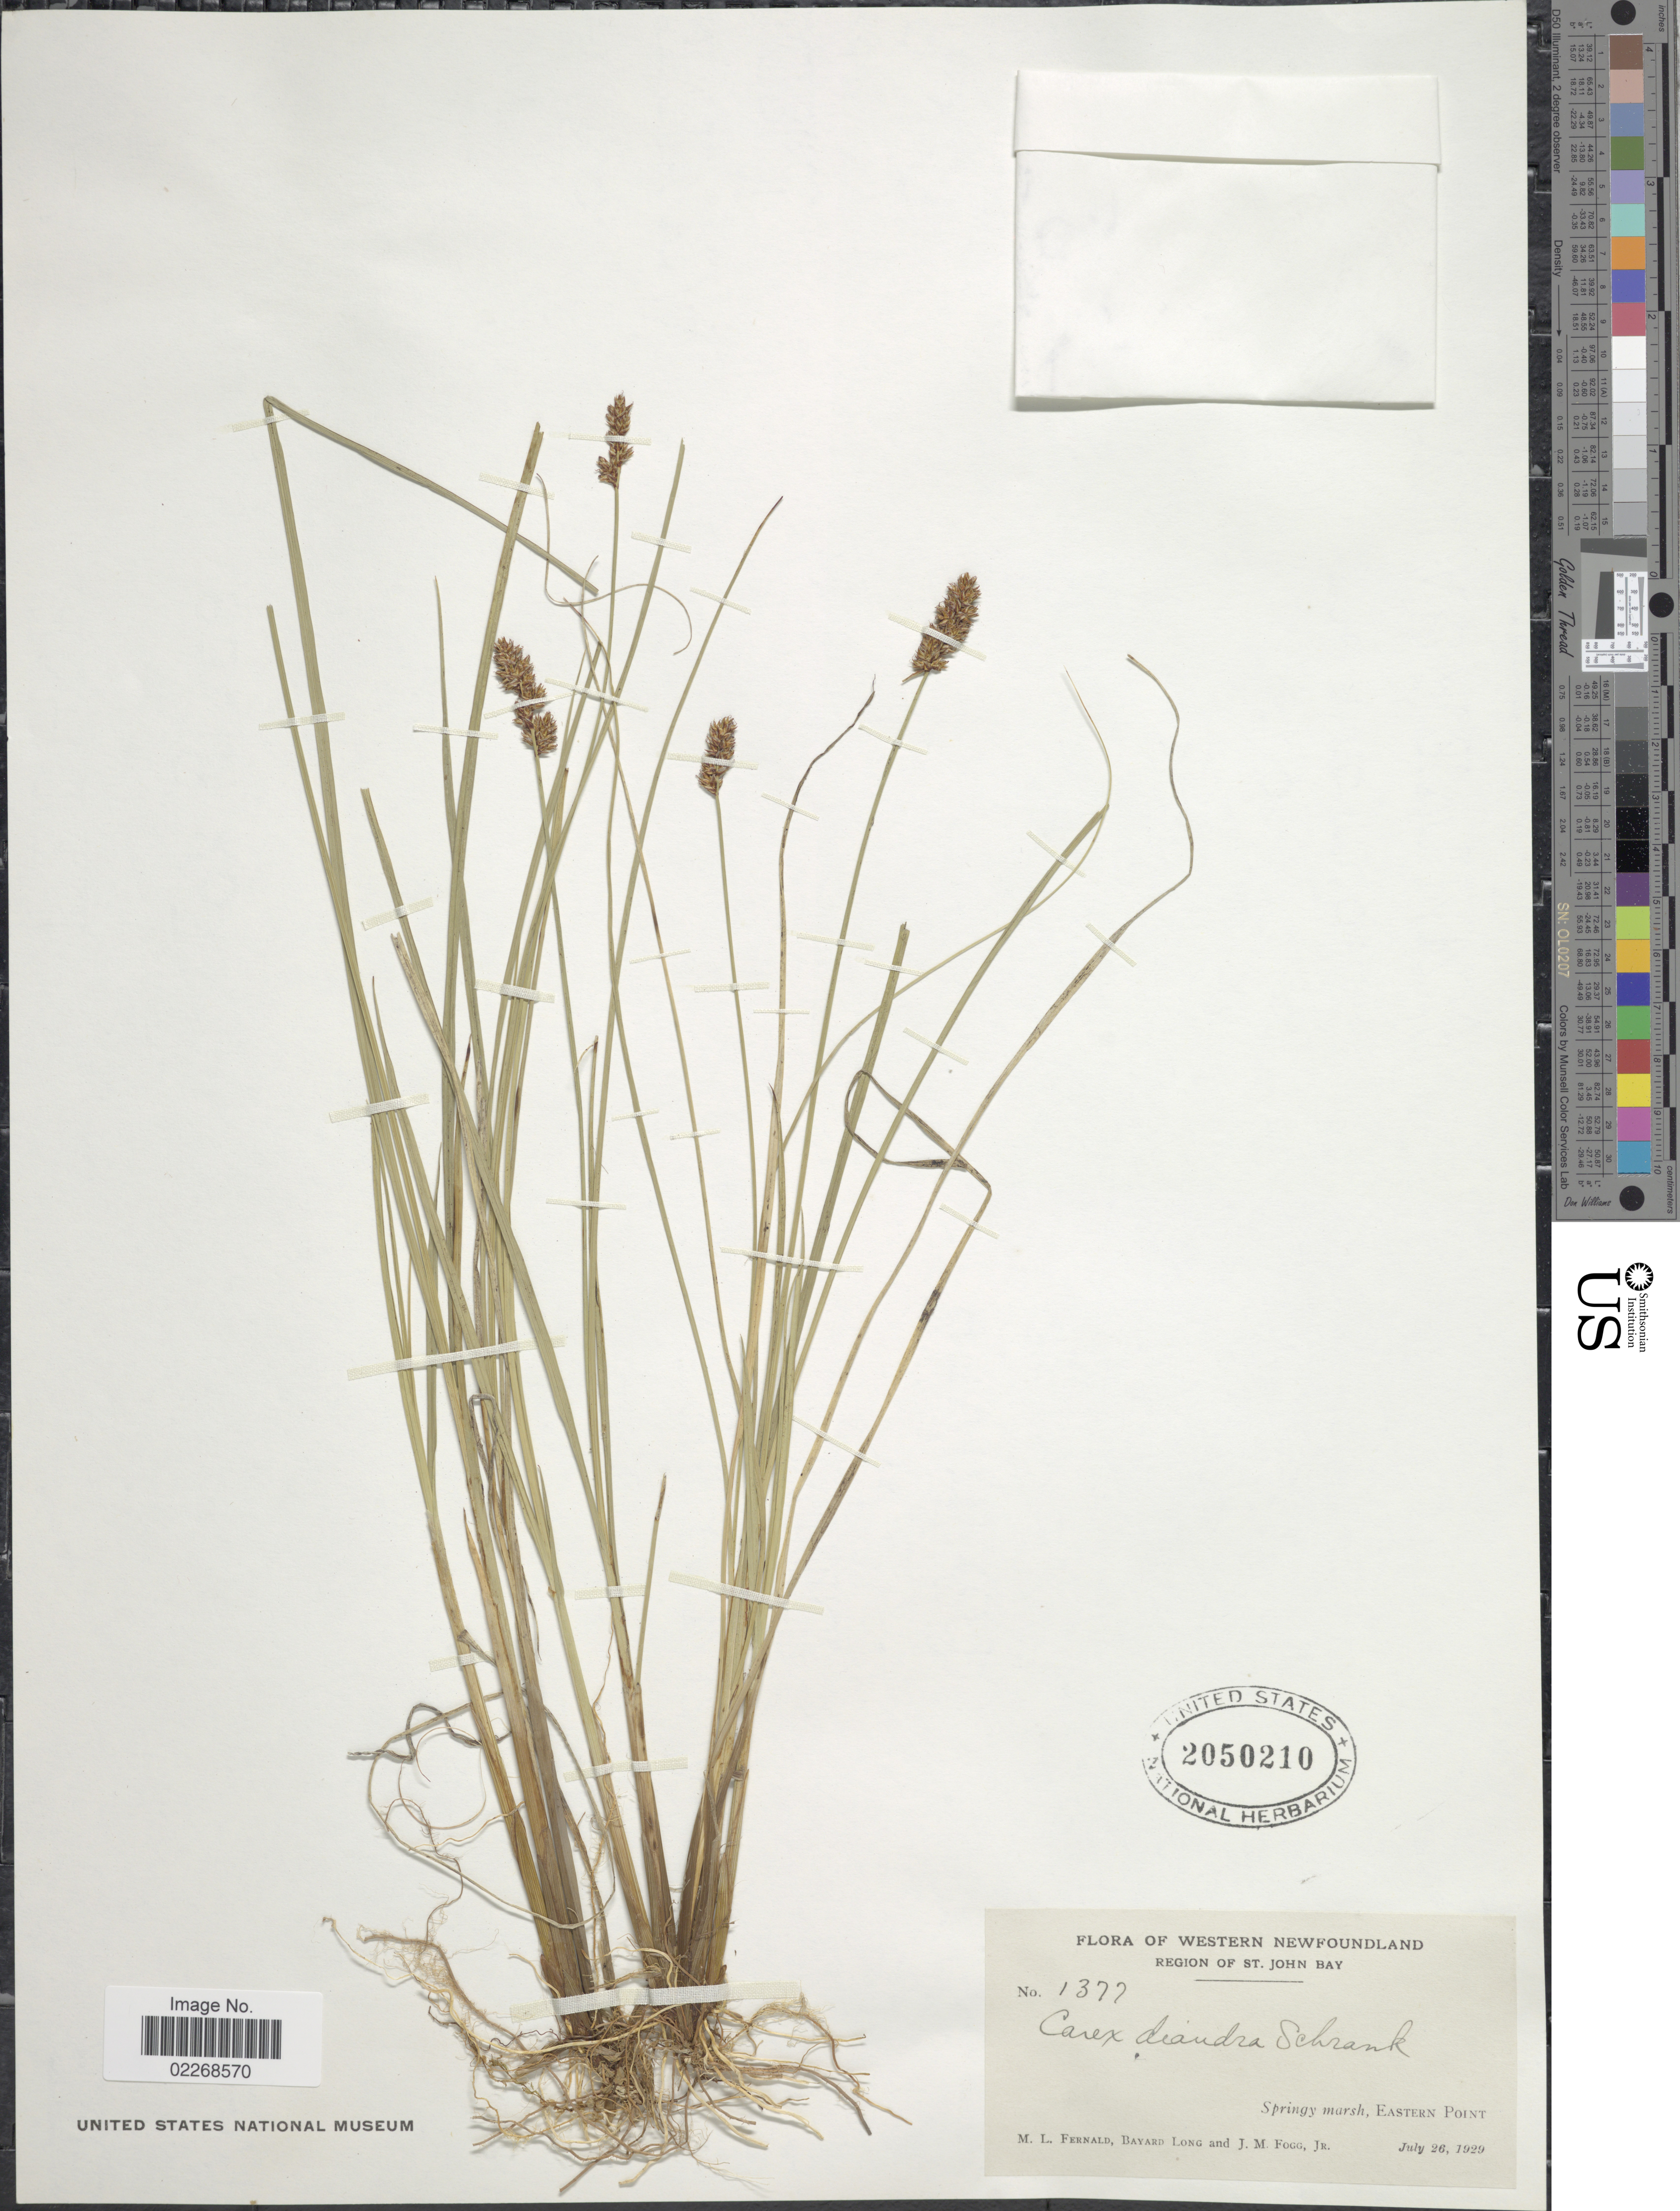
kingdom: Plantae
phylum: Tracheophyta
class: Liliopsida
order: Poales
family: Cyperaceae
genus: Carex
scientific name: Carex diandra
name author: Schrank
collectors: M. L. Fernald, B. Long & J. Fogg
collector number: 1377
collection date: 1929-07-26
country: Canada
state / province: Newfoundland and Labrador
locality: Western Newfoundland, Region of St. John Bay, springly marsh, Eastern Point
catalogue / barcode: US 2050210